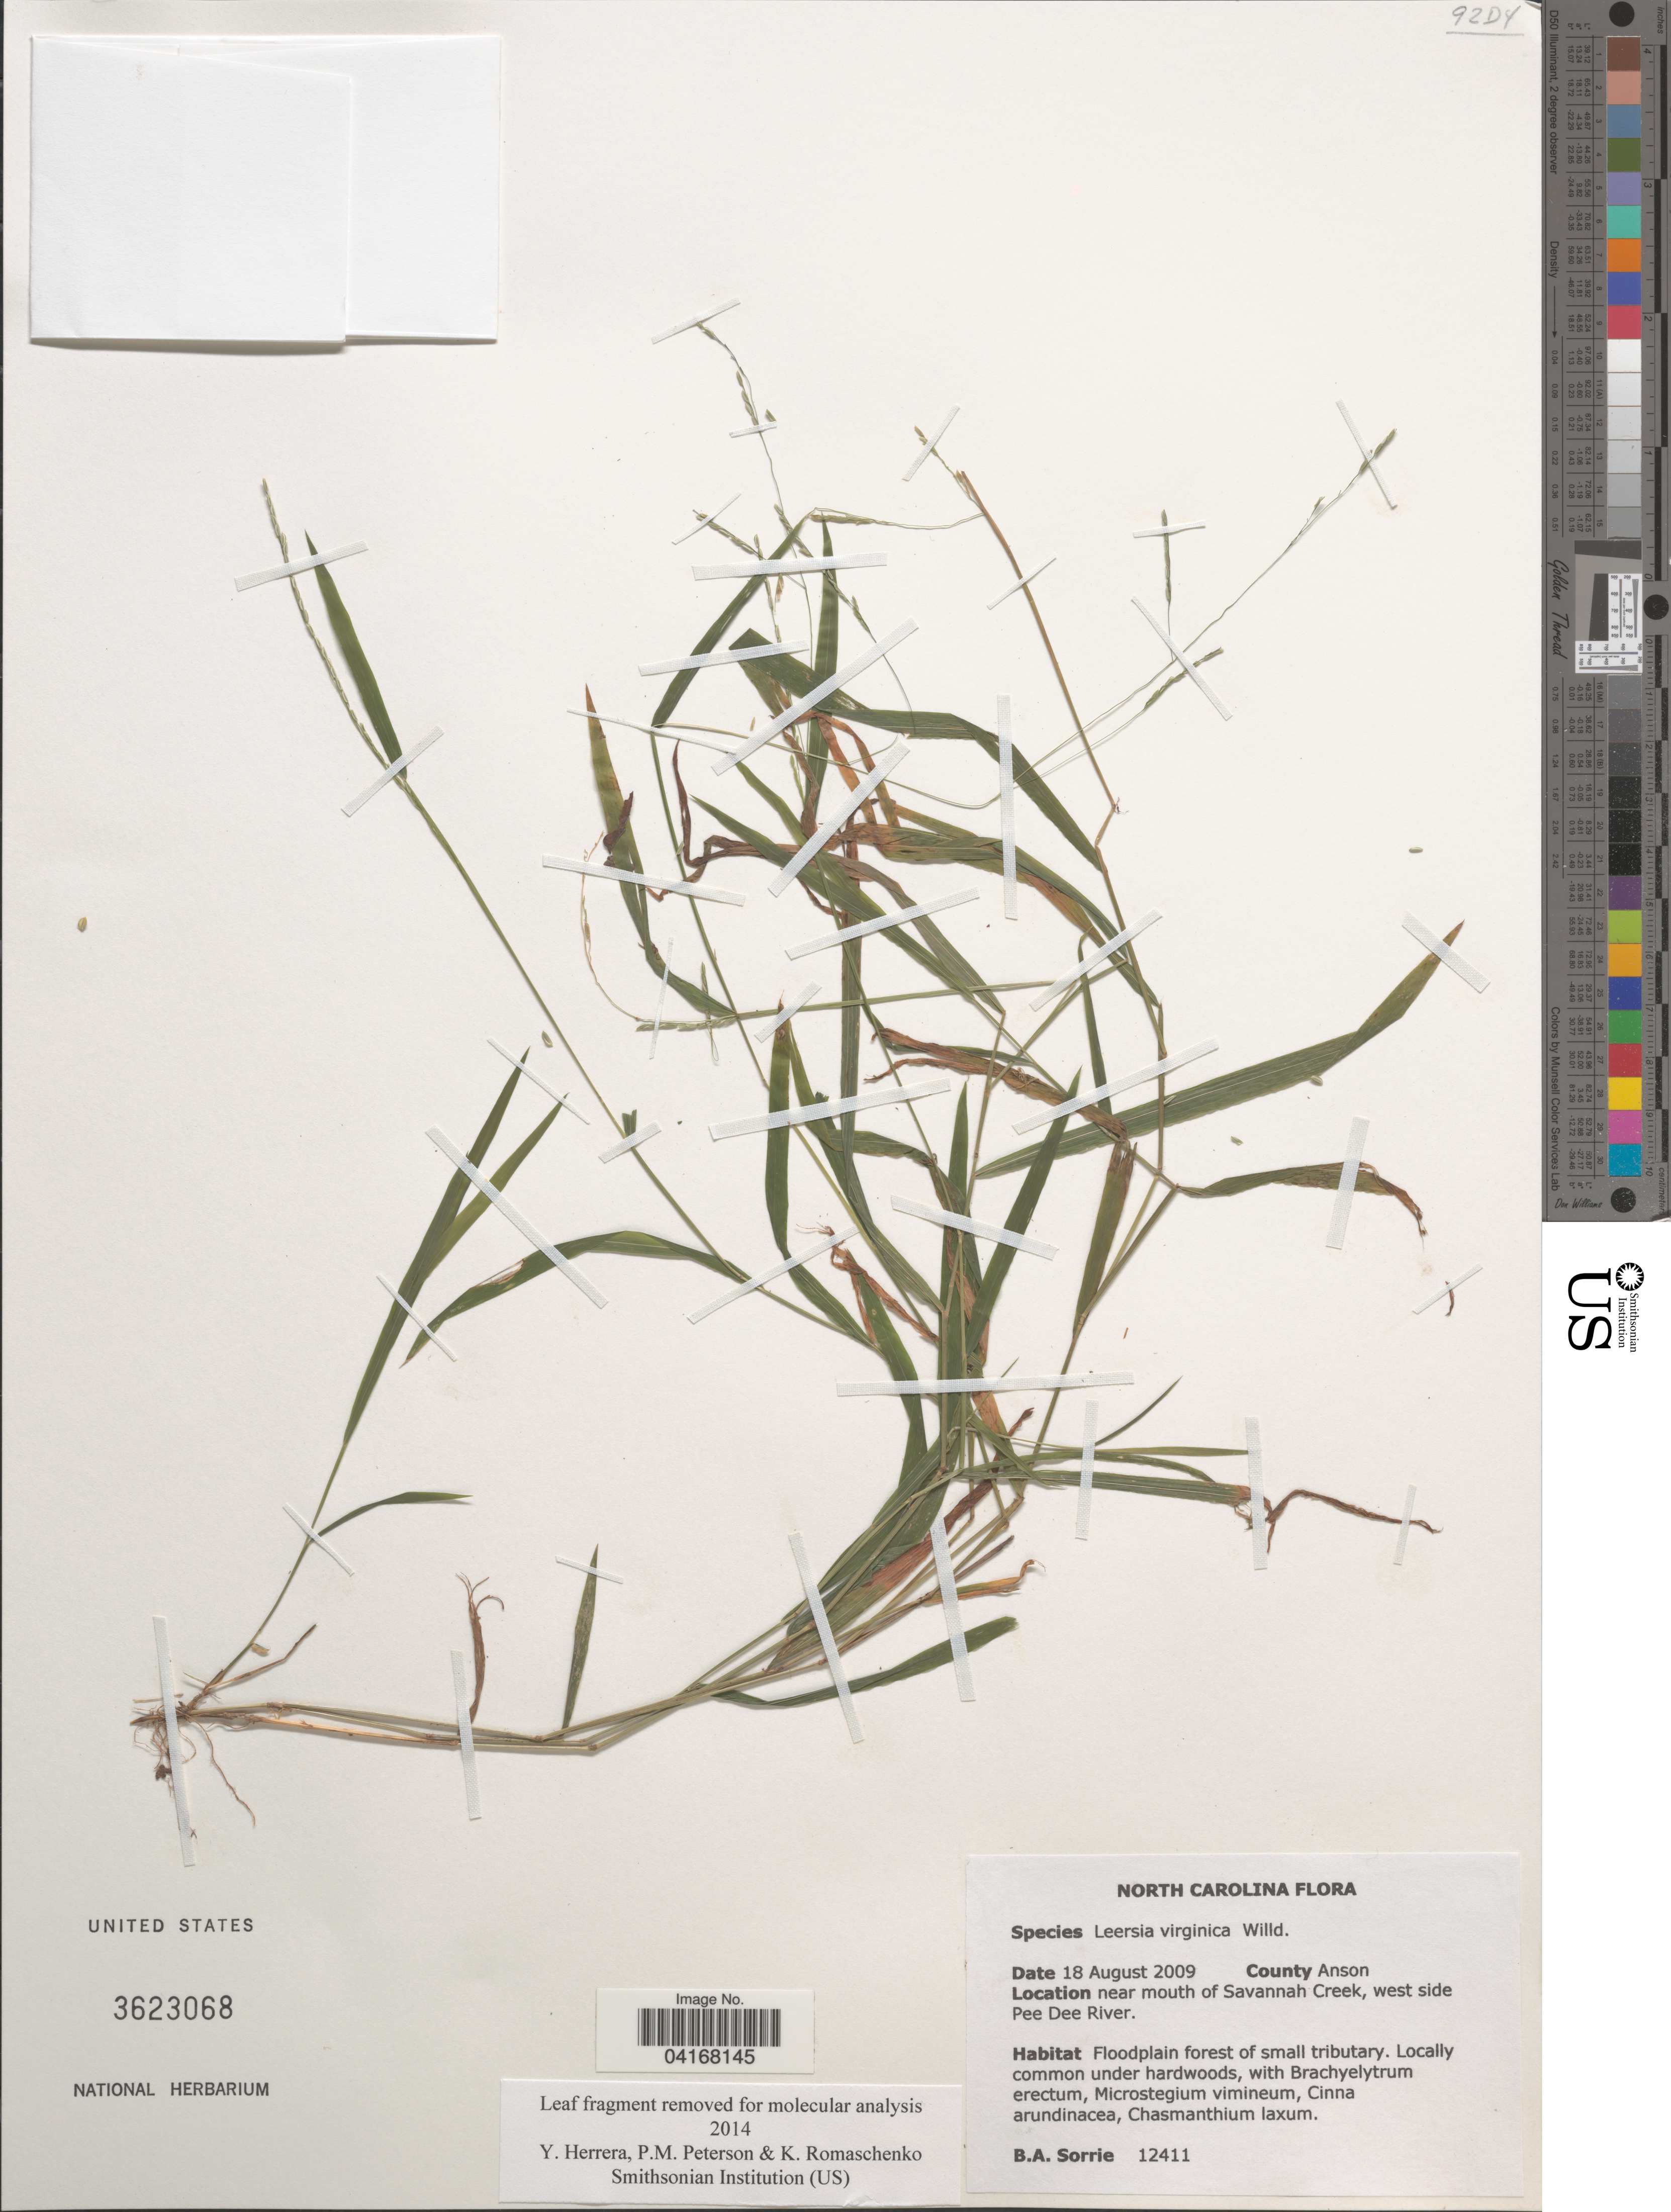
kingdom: Plantae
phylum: Tracheophyta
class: Liliopsida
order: Poales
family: Poaceae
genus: Leersia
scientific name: Leersia virginica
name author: Willd.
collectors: B. Sorrie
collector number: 12411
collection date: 2009-08-18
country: United States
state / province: North Carolina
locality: County Anson. Near mouth of Savannah Creek, west side Pee Dee River.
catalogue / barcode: US 3623068